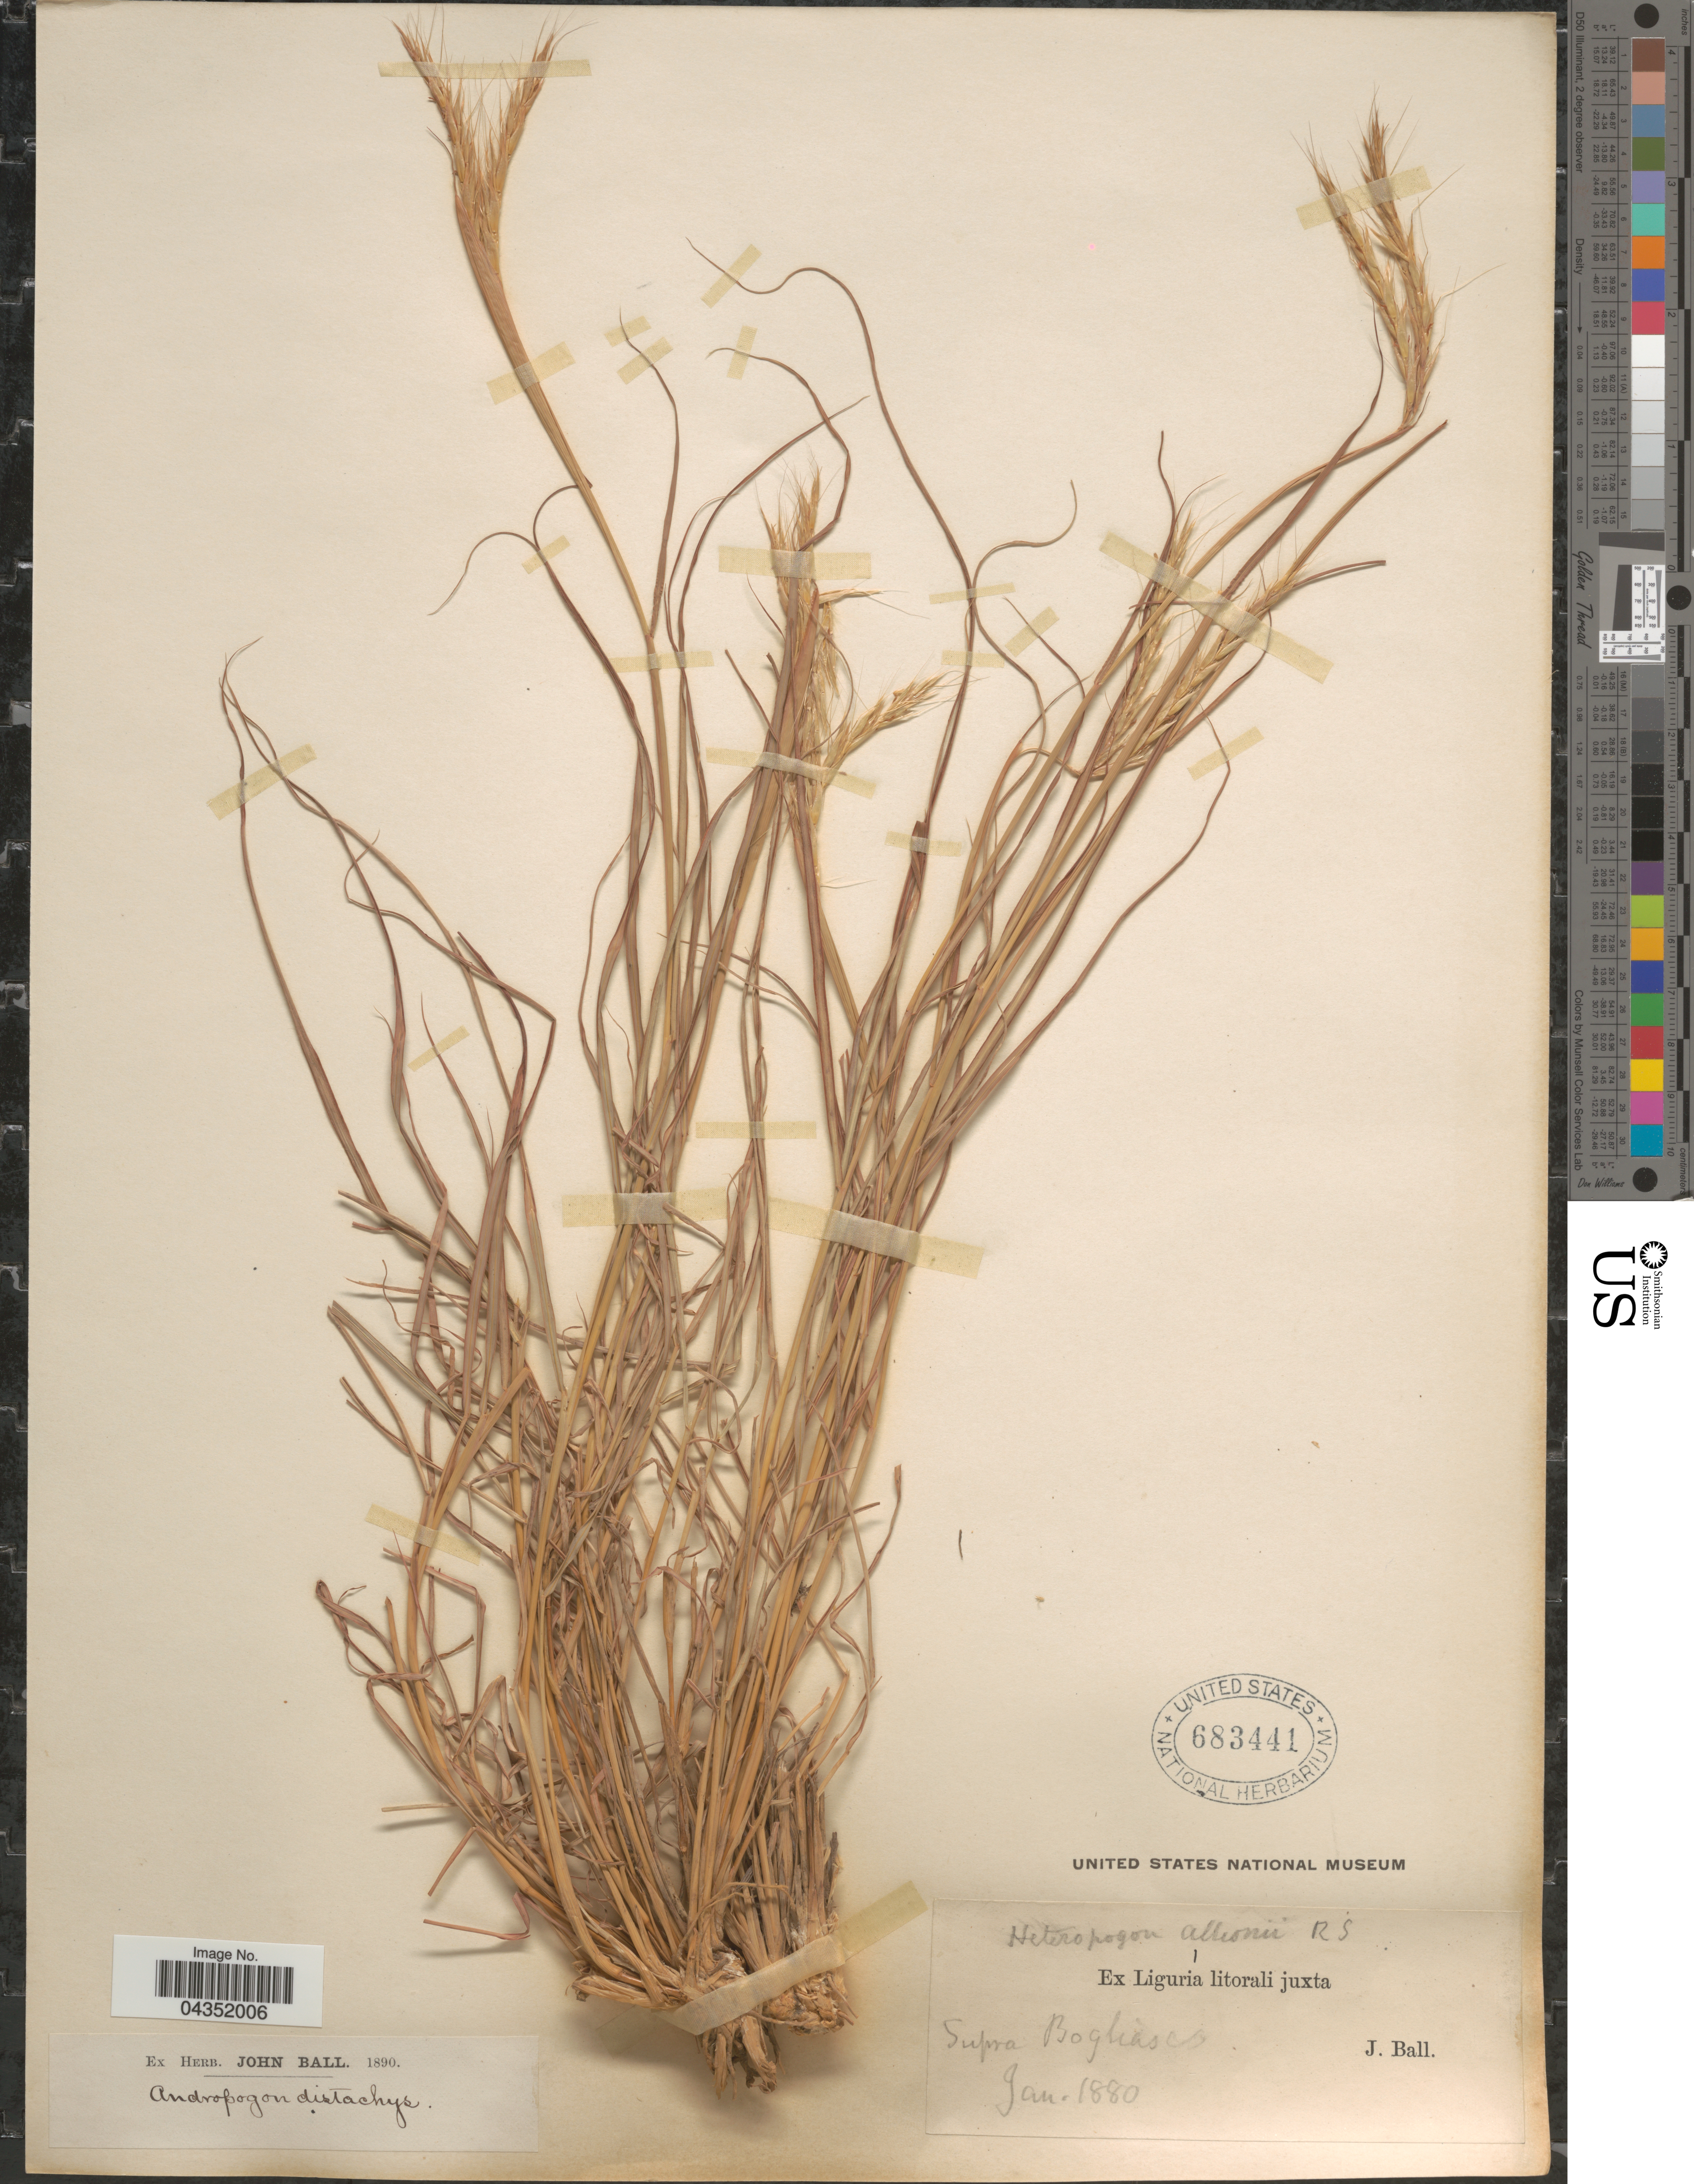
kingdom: Plantae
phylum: Tracheophyta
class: Liliopsida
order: Poales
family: Poaceae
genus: Heteropogon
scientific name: Heteropogon contortus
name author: (L.) P. Beauv. ex Roem. & Schult.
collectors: J. Ball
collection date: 1880-01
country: Italy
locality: Supra Bogliasco.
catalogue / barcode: US 683441